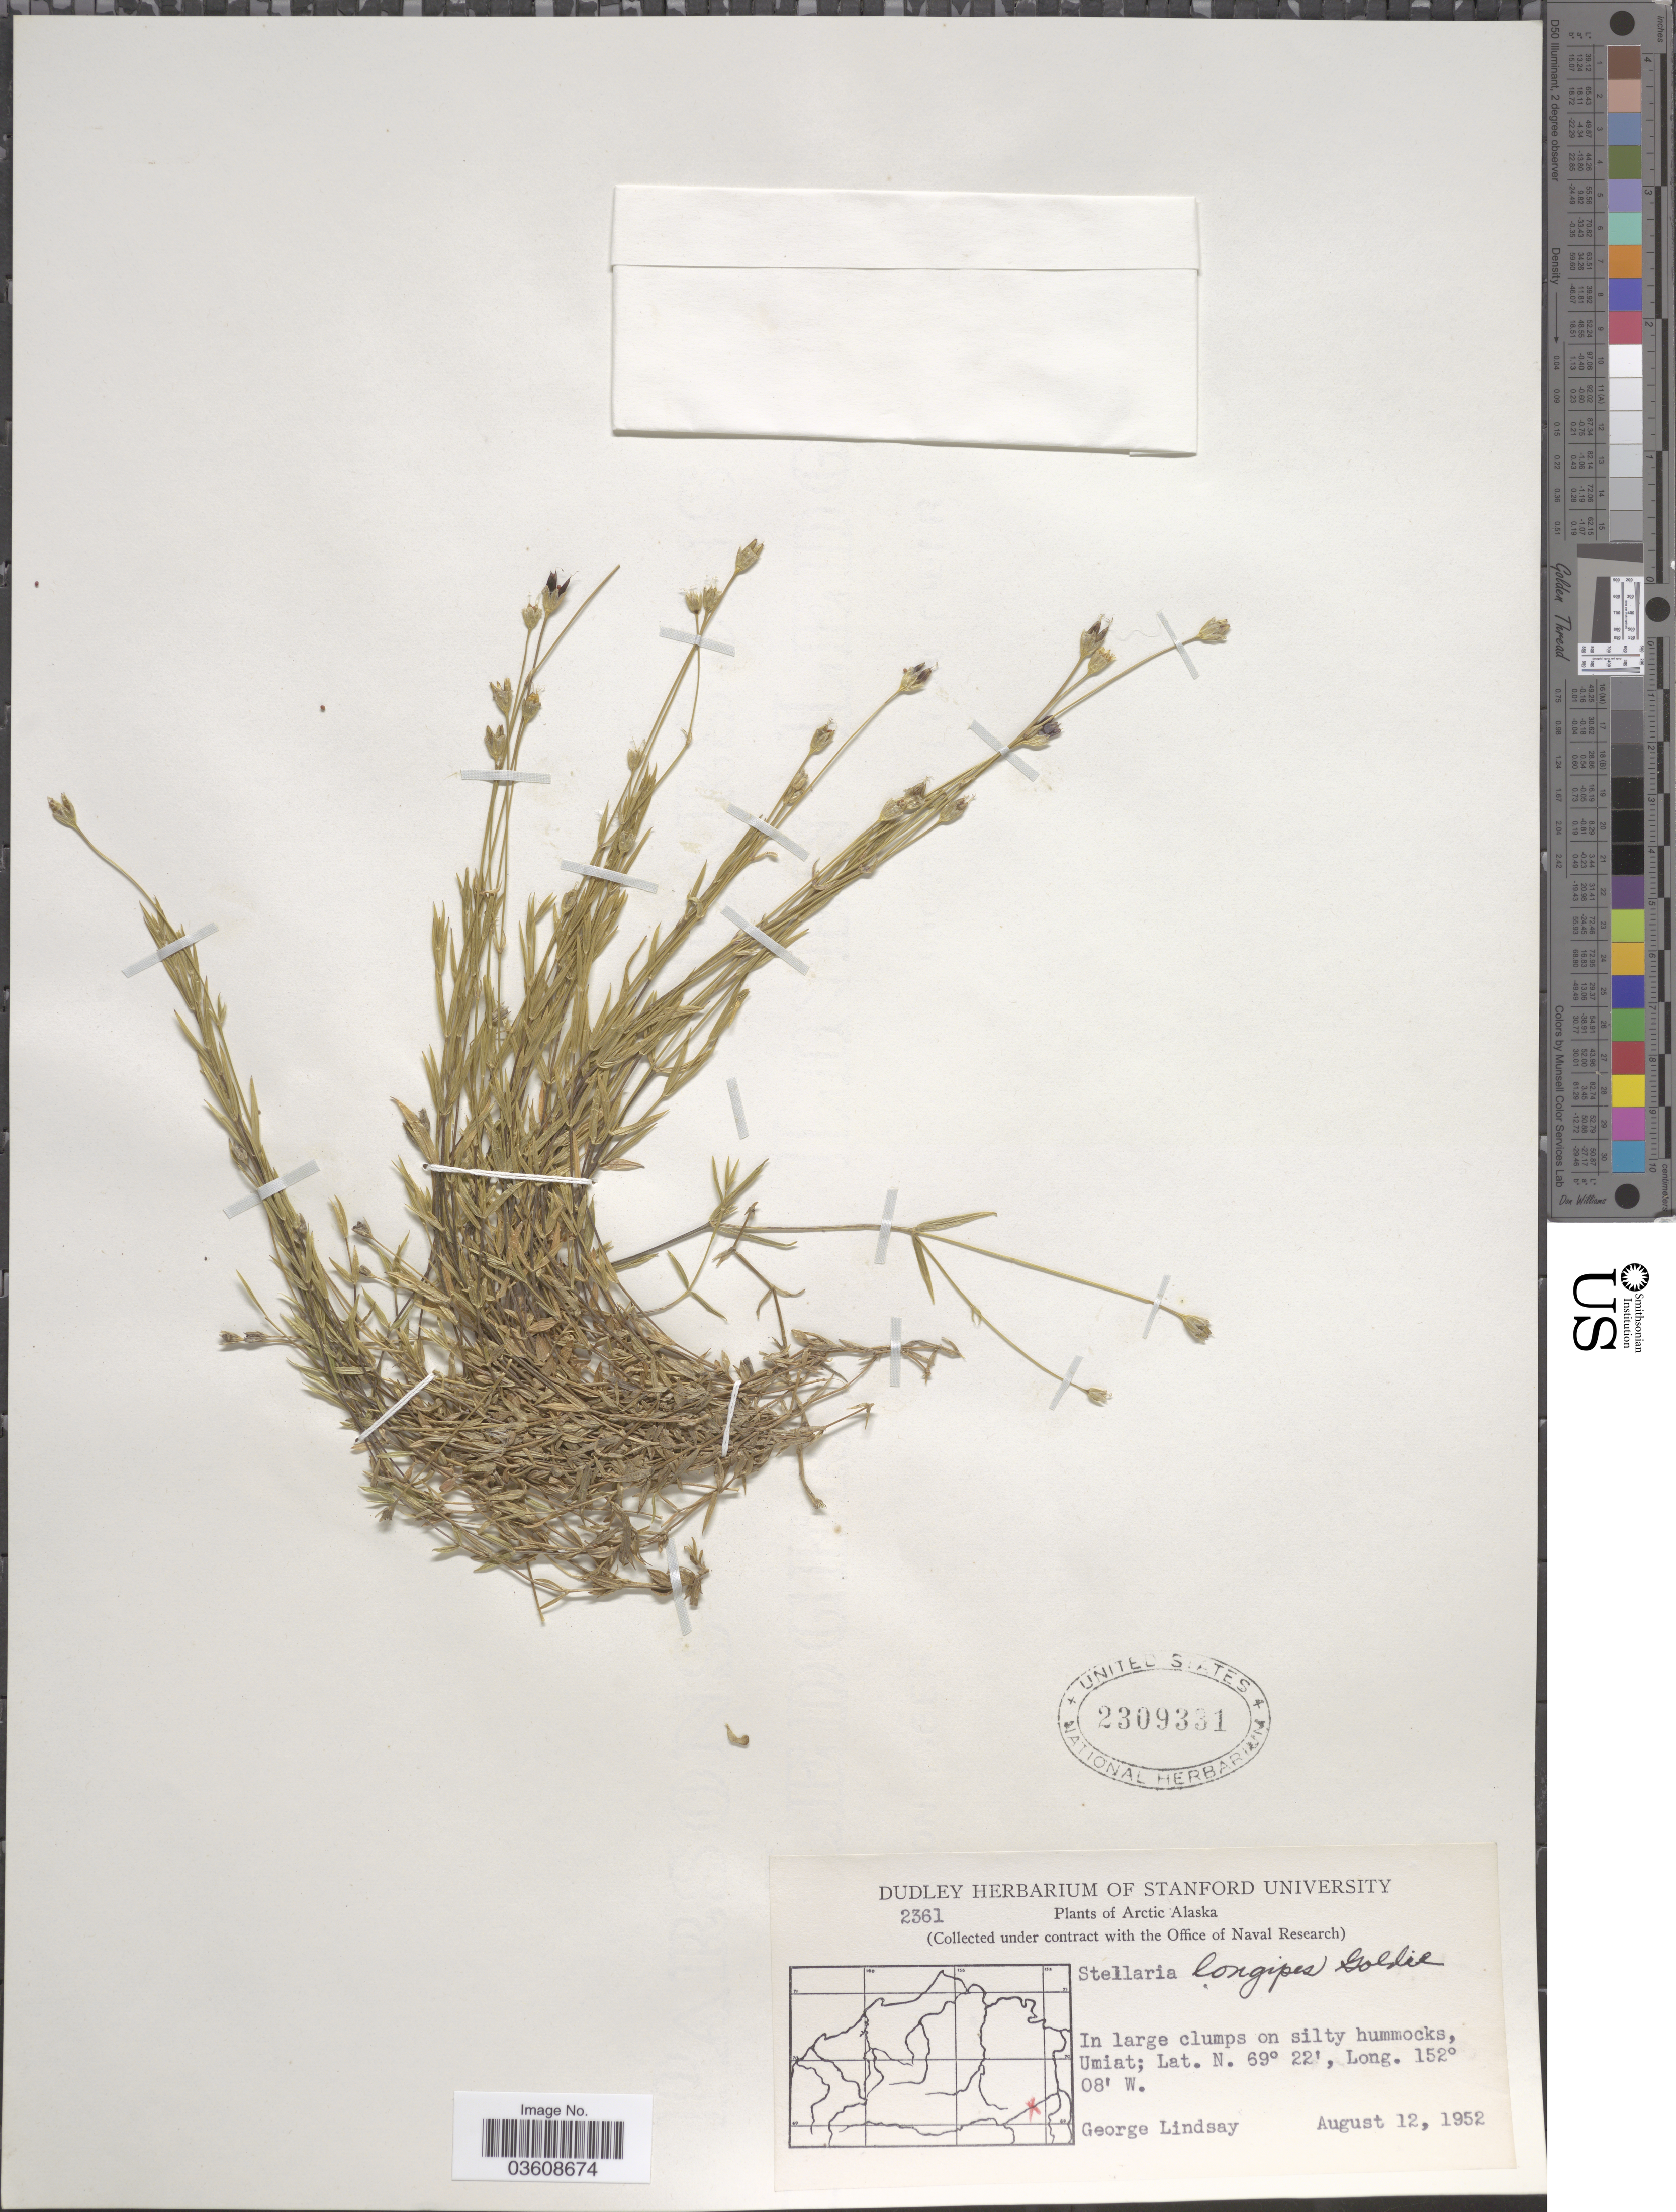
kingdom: Plantae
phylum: Tracheophyta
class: Magnoliopsida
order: Caryophyllales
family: Caryophyllaceae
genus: Stellaria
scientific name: Stellaria longipes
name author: Goldie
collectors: G. Lindsay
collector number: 2361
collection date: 1952-08-12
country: United States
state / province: Alaska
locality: Arctic Alaska. Umiat.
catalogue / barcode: US 2309331